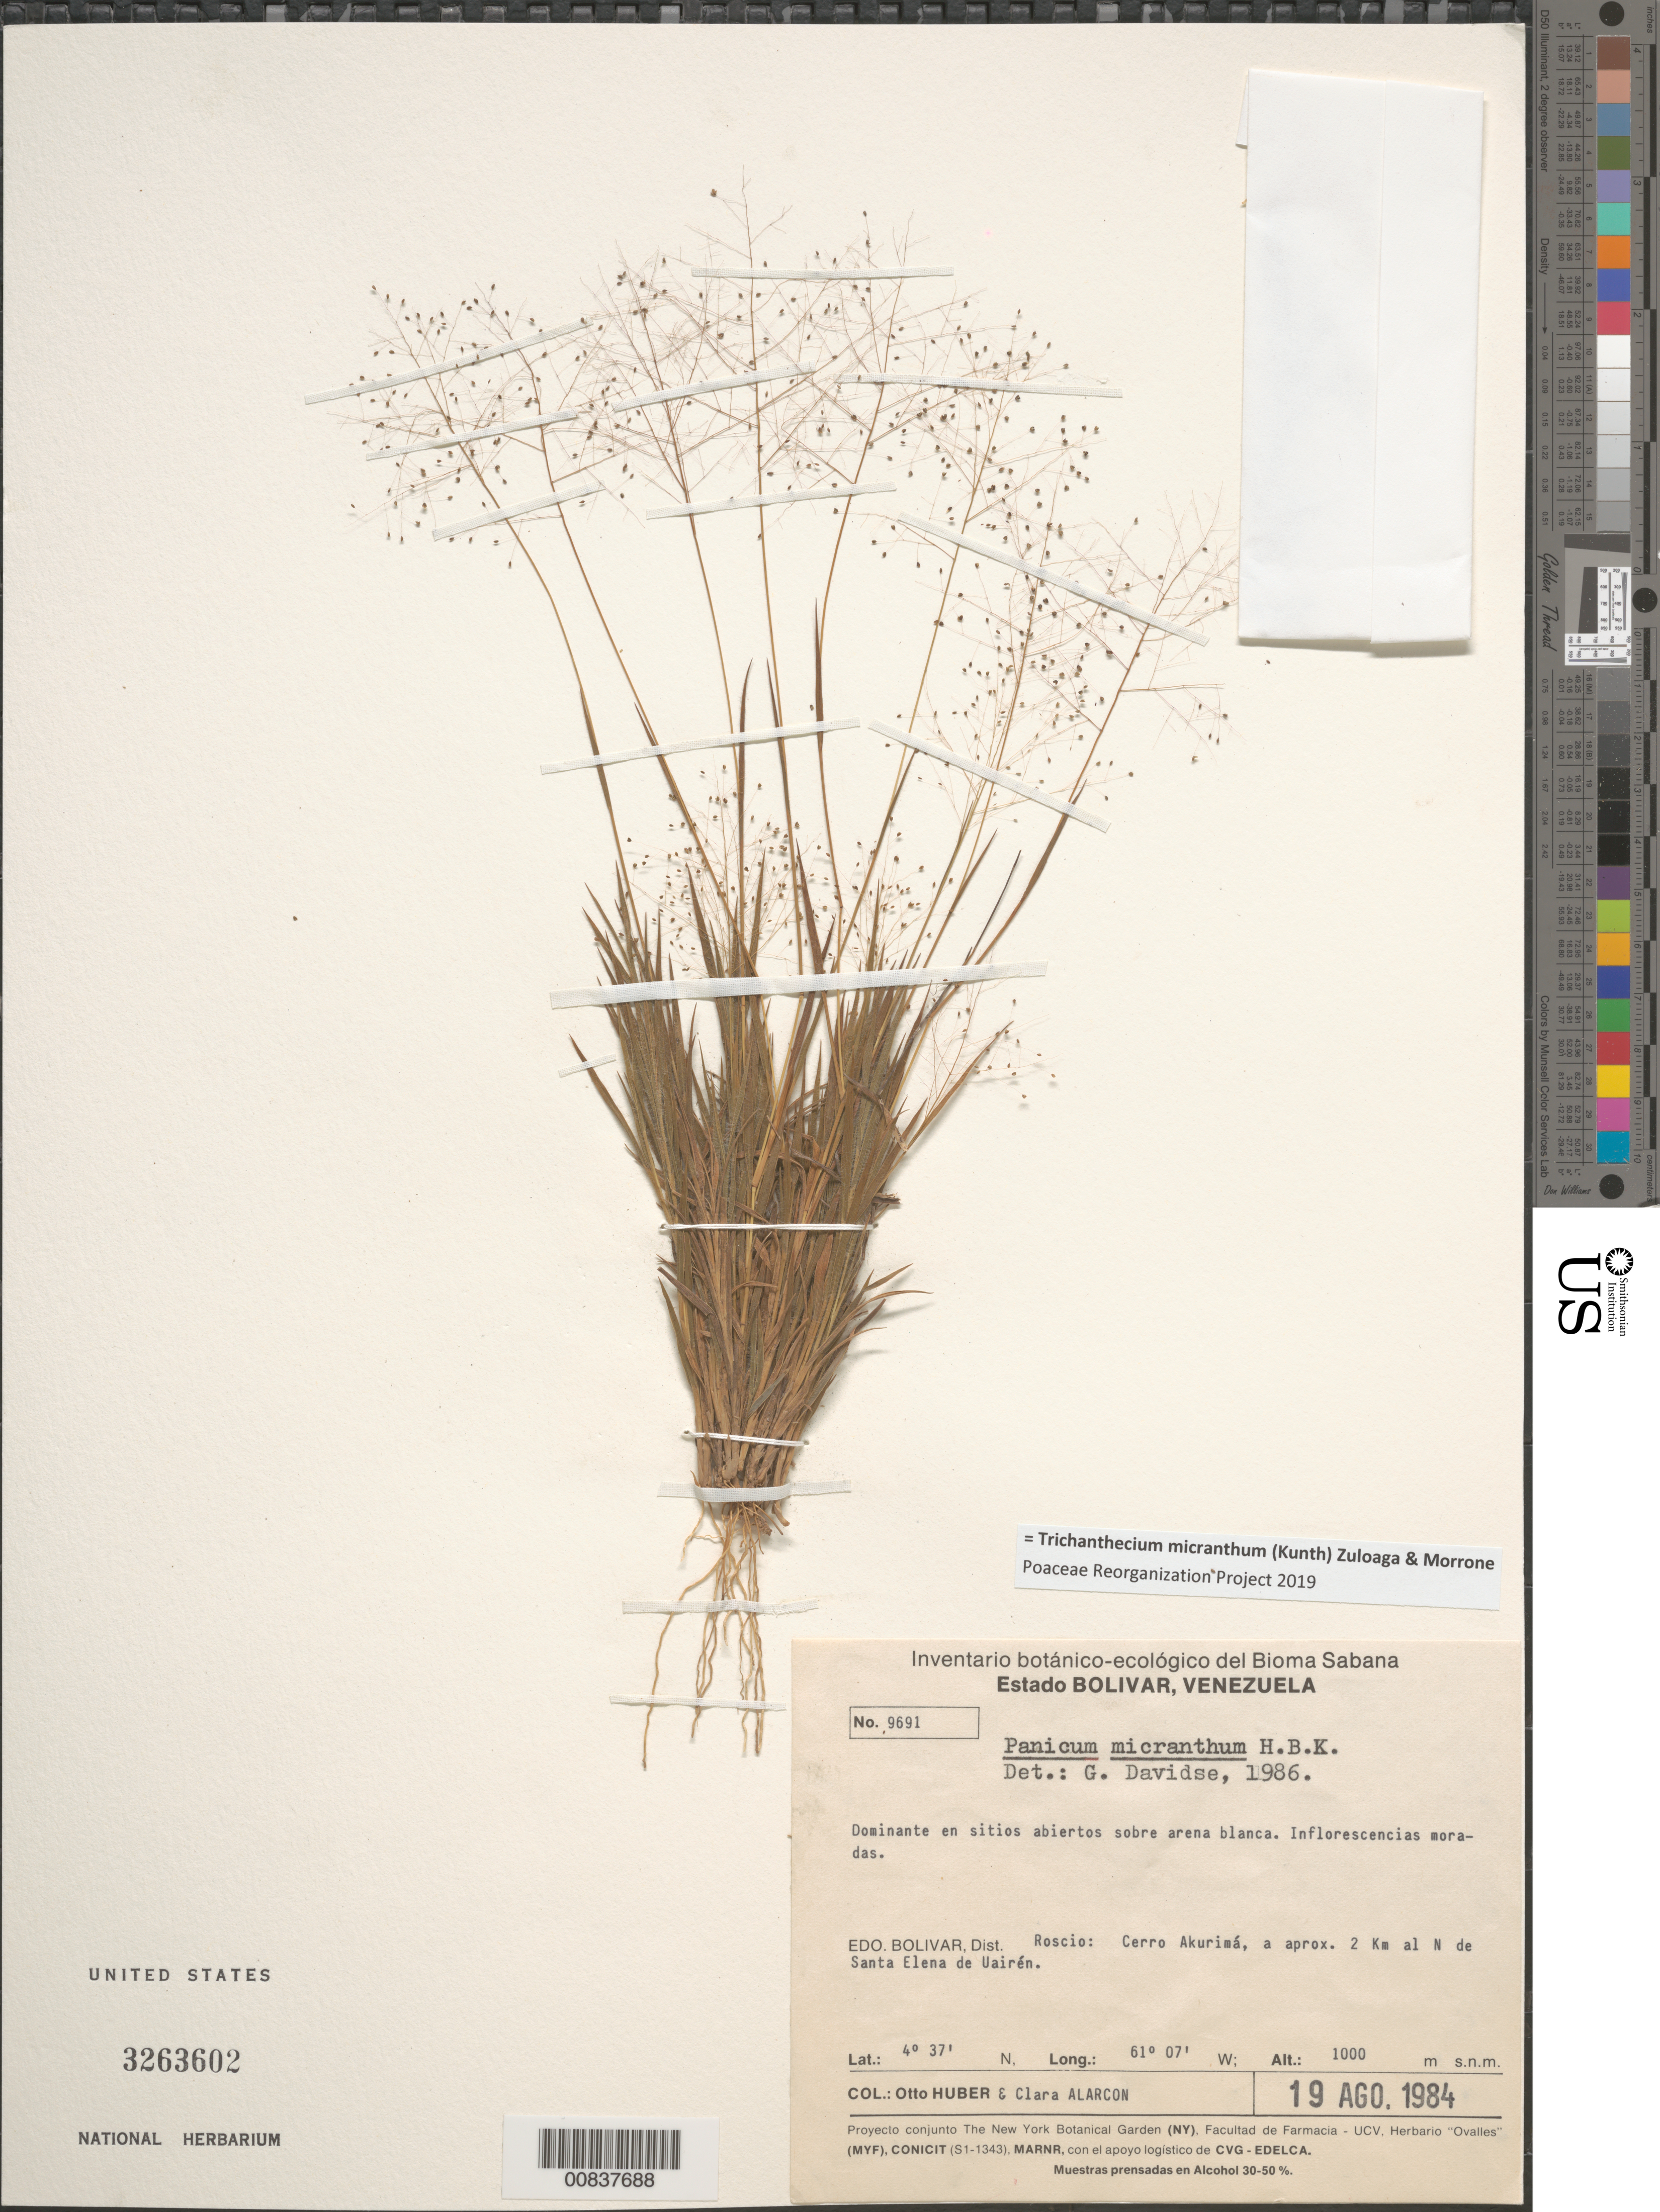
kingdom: Plantae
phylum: Tracheophyta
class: Liliopsida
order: Poales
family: Poaceae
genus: Trichanthecium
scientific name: Trichanthecium micranthum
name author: (Kunth) Zuloaga & Morrone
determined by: Poaceae Reorganization Project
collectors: O. Huber & C. Alarcon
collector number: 9691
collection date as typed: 19-Aug-84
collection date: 1984-08-19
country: Venezuela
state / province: Bolívar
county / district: Roscio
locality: Cerro Akurimá, aprox. 2 km N de Sta. Elena de Uairén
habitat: Sominante en sitios abiertos sober arena blanca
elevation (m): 1000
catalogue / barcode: US 3263602